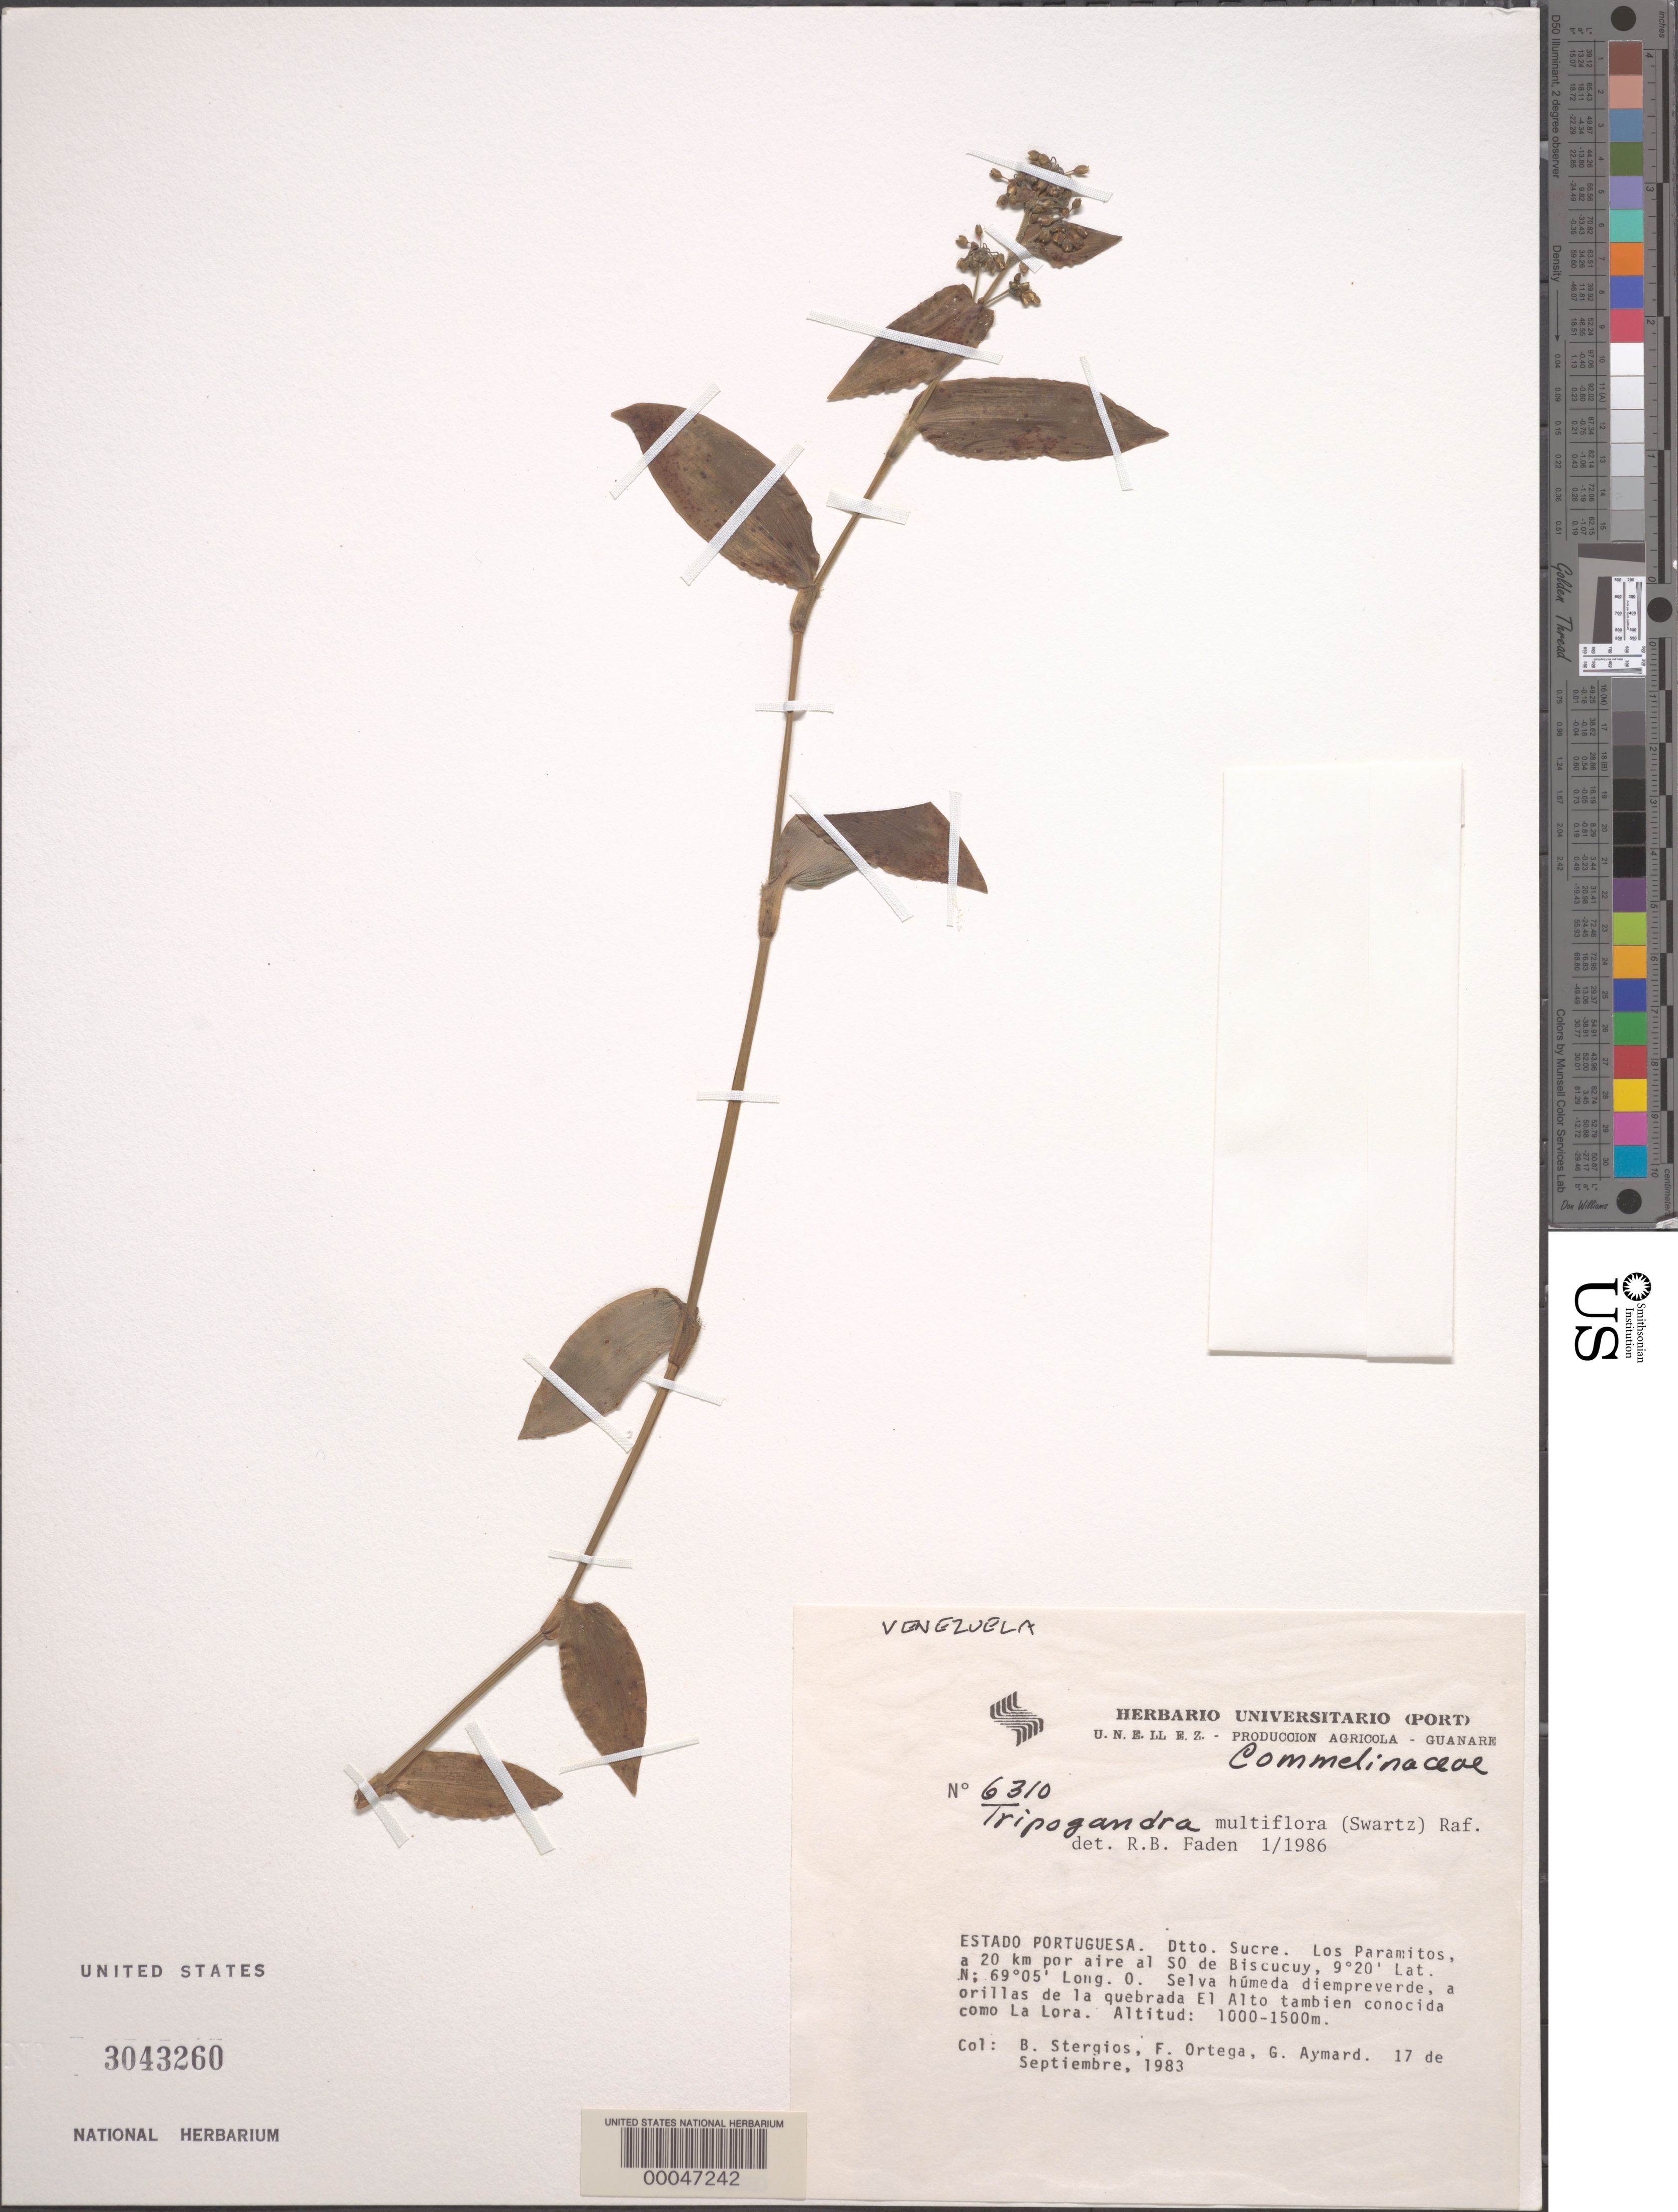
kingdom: Plantae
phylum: Tracheophyta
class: Liliopsida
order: Commelinales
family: Commelinaceae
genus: Tripogandra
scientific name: Tripogandra multiflora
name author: (Sw.) Raf.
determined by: Faden, Robert B., (US), Smithsonian Institution - National Museum of Natural History (UNITED STATES)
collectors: B. G. Stergios, F. J. Ortega & G. A. Aymard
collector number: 6310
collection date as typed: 17 Sep 1983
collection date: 1983-09-17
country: Venezuela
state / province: Portuguesa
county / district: Sucre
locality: Los Paramitos, a 20 km por aire al SO de Biscucuy, a orillas de la quebrada El Alto tambien conocida como La Lora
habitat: Moist thicket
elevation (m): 1000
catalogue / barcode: US 3043260